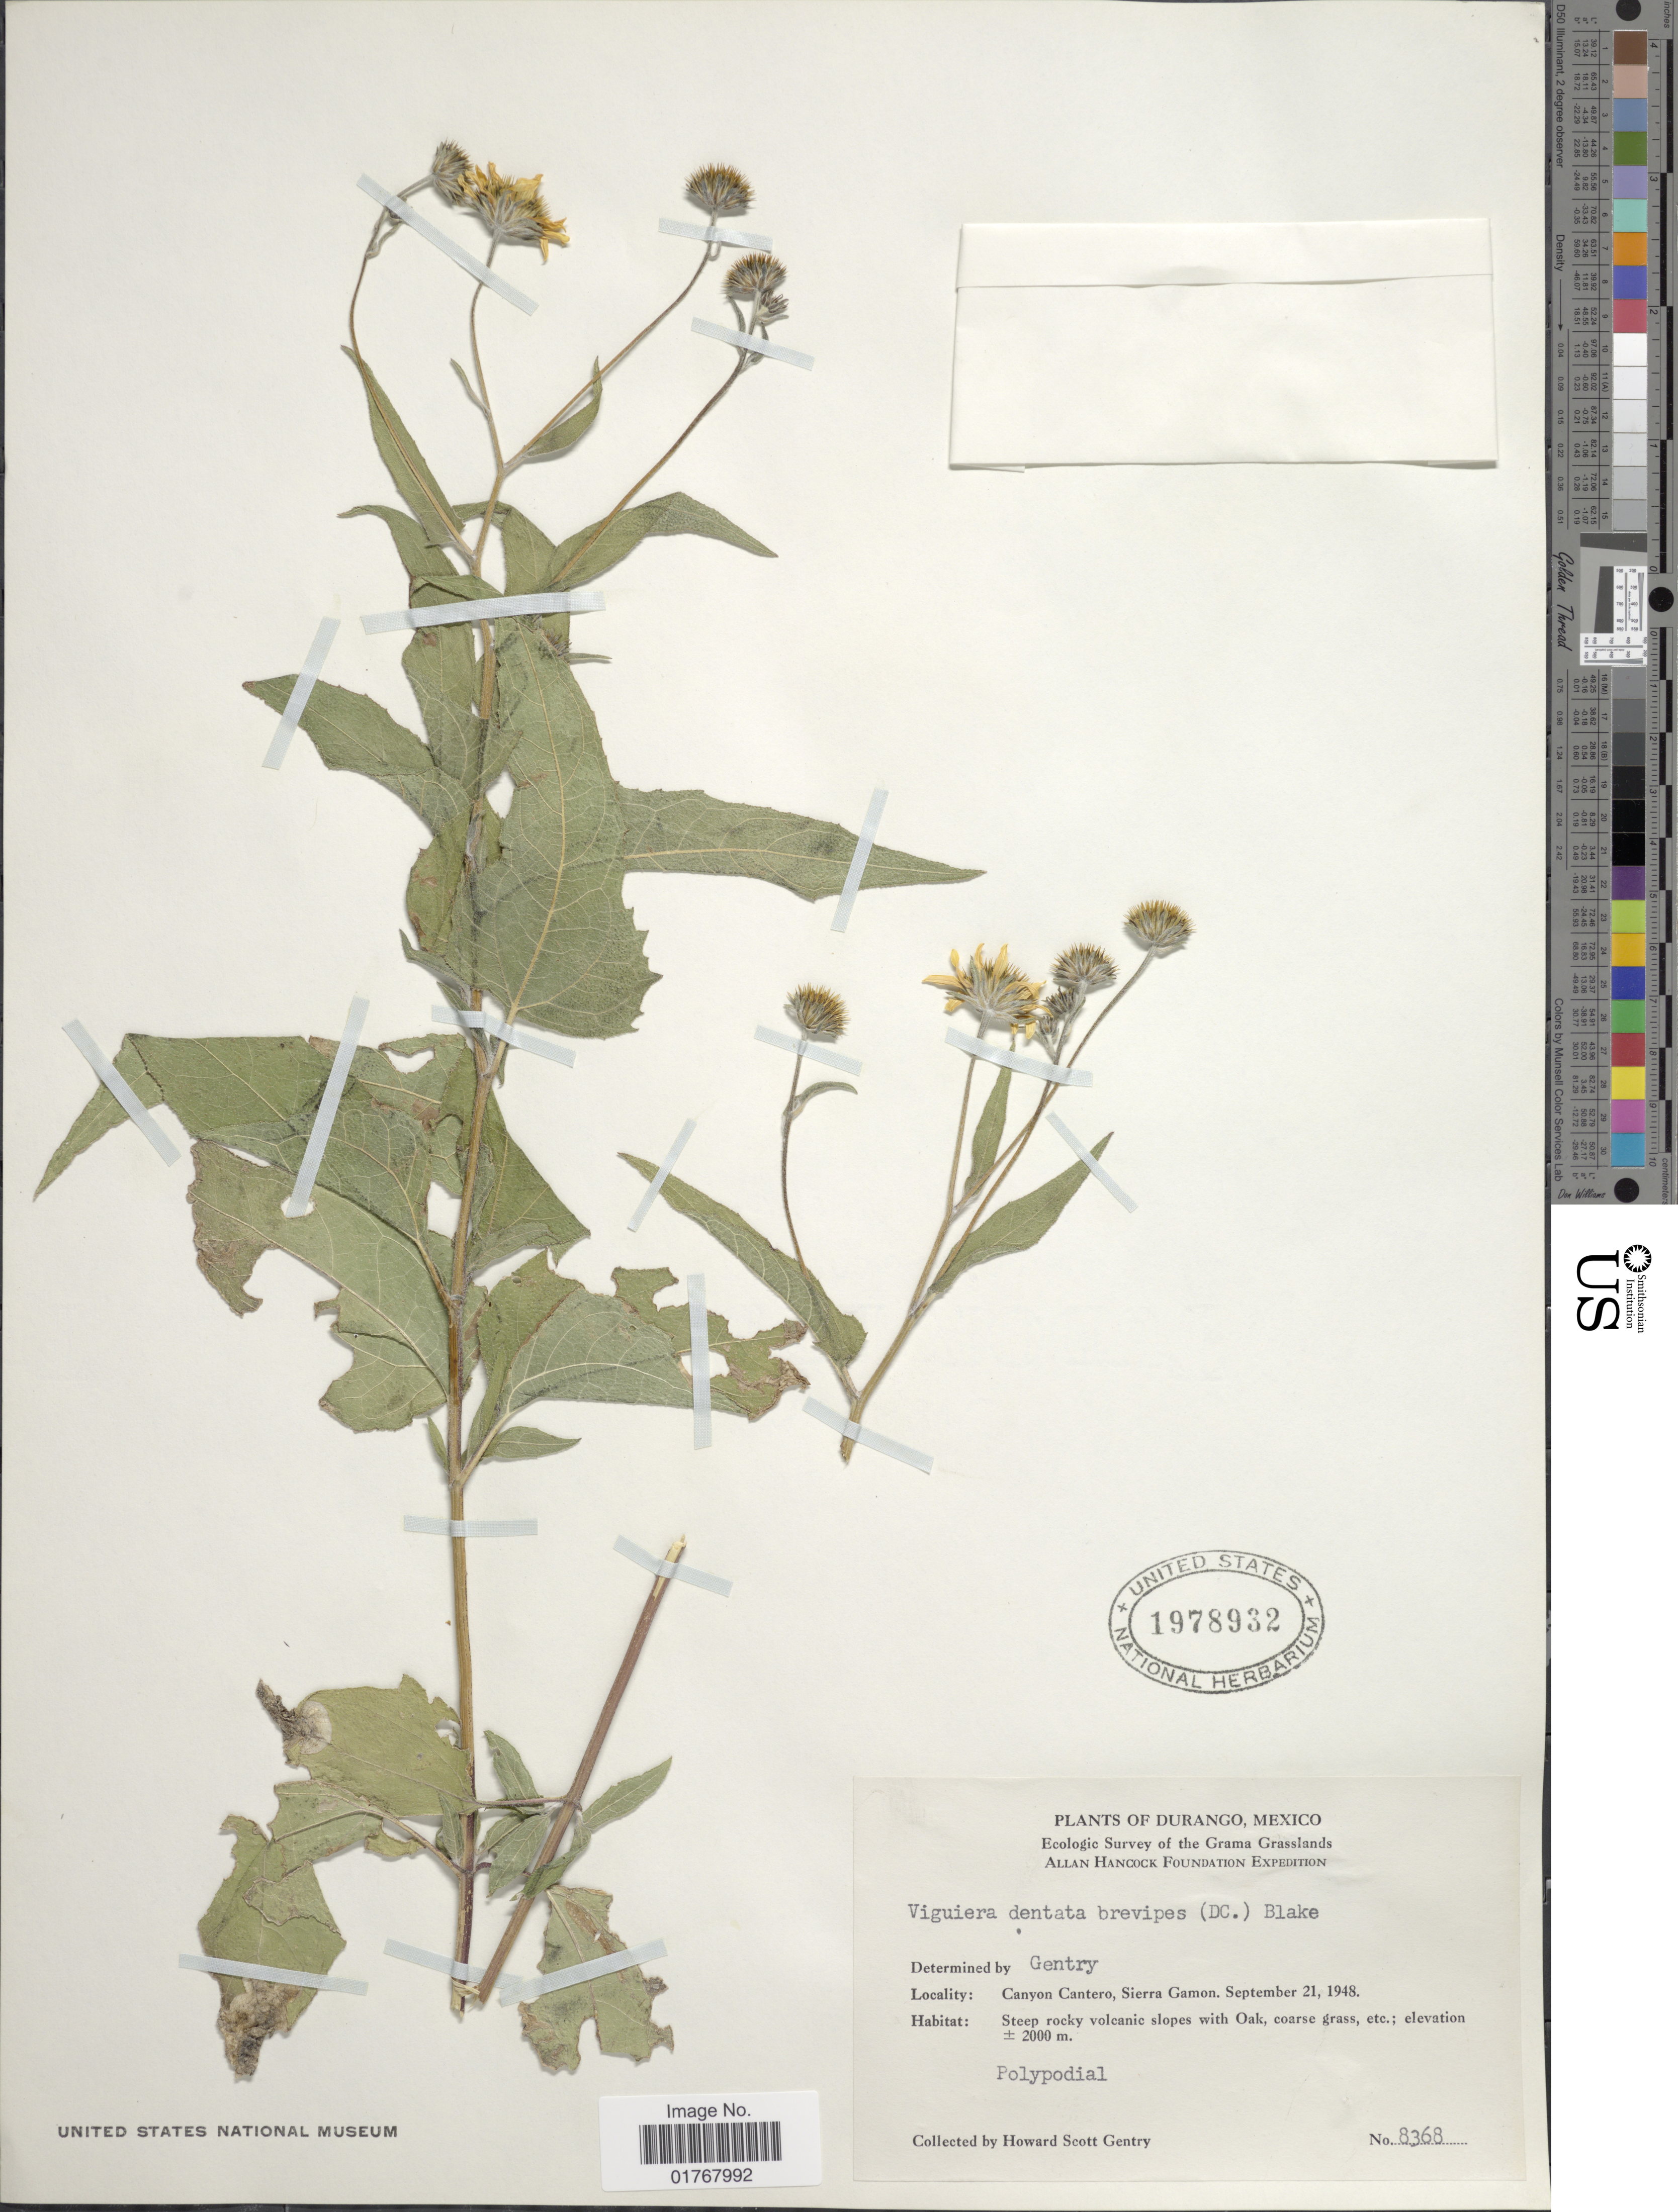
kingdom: Plantae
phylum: Tracheophyta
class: Magnoliopsida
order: Asterales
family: Asteraceae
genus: Viguiera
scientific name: Viguiera dentata var. brevipes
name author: (DC.) S.F. Blake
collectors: H. S. Gentry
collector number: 8368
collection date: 1948-09-21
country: Mexico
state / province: Durango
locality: Canyon Cantero, Sierra Gamon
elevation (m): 2000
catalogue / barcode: US 1978932